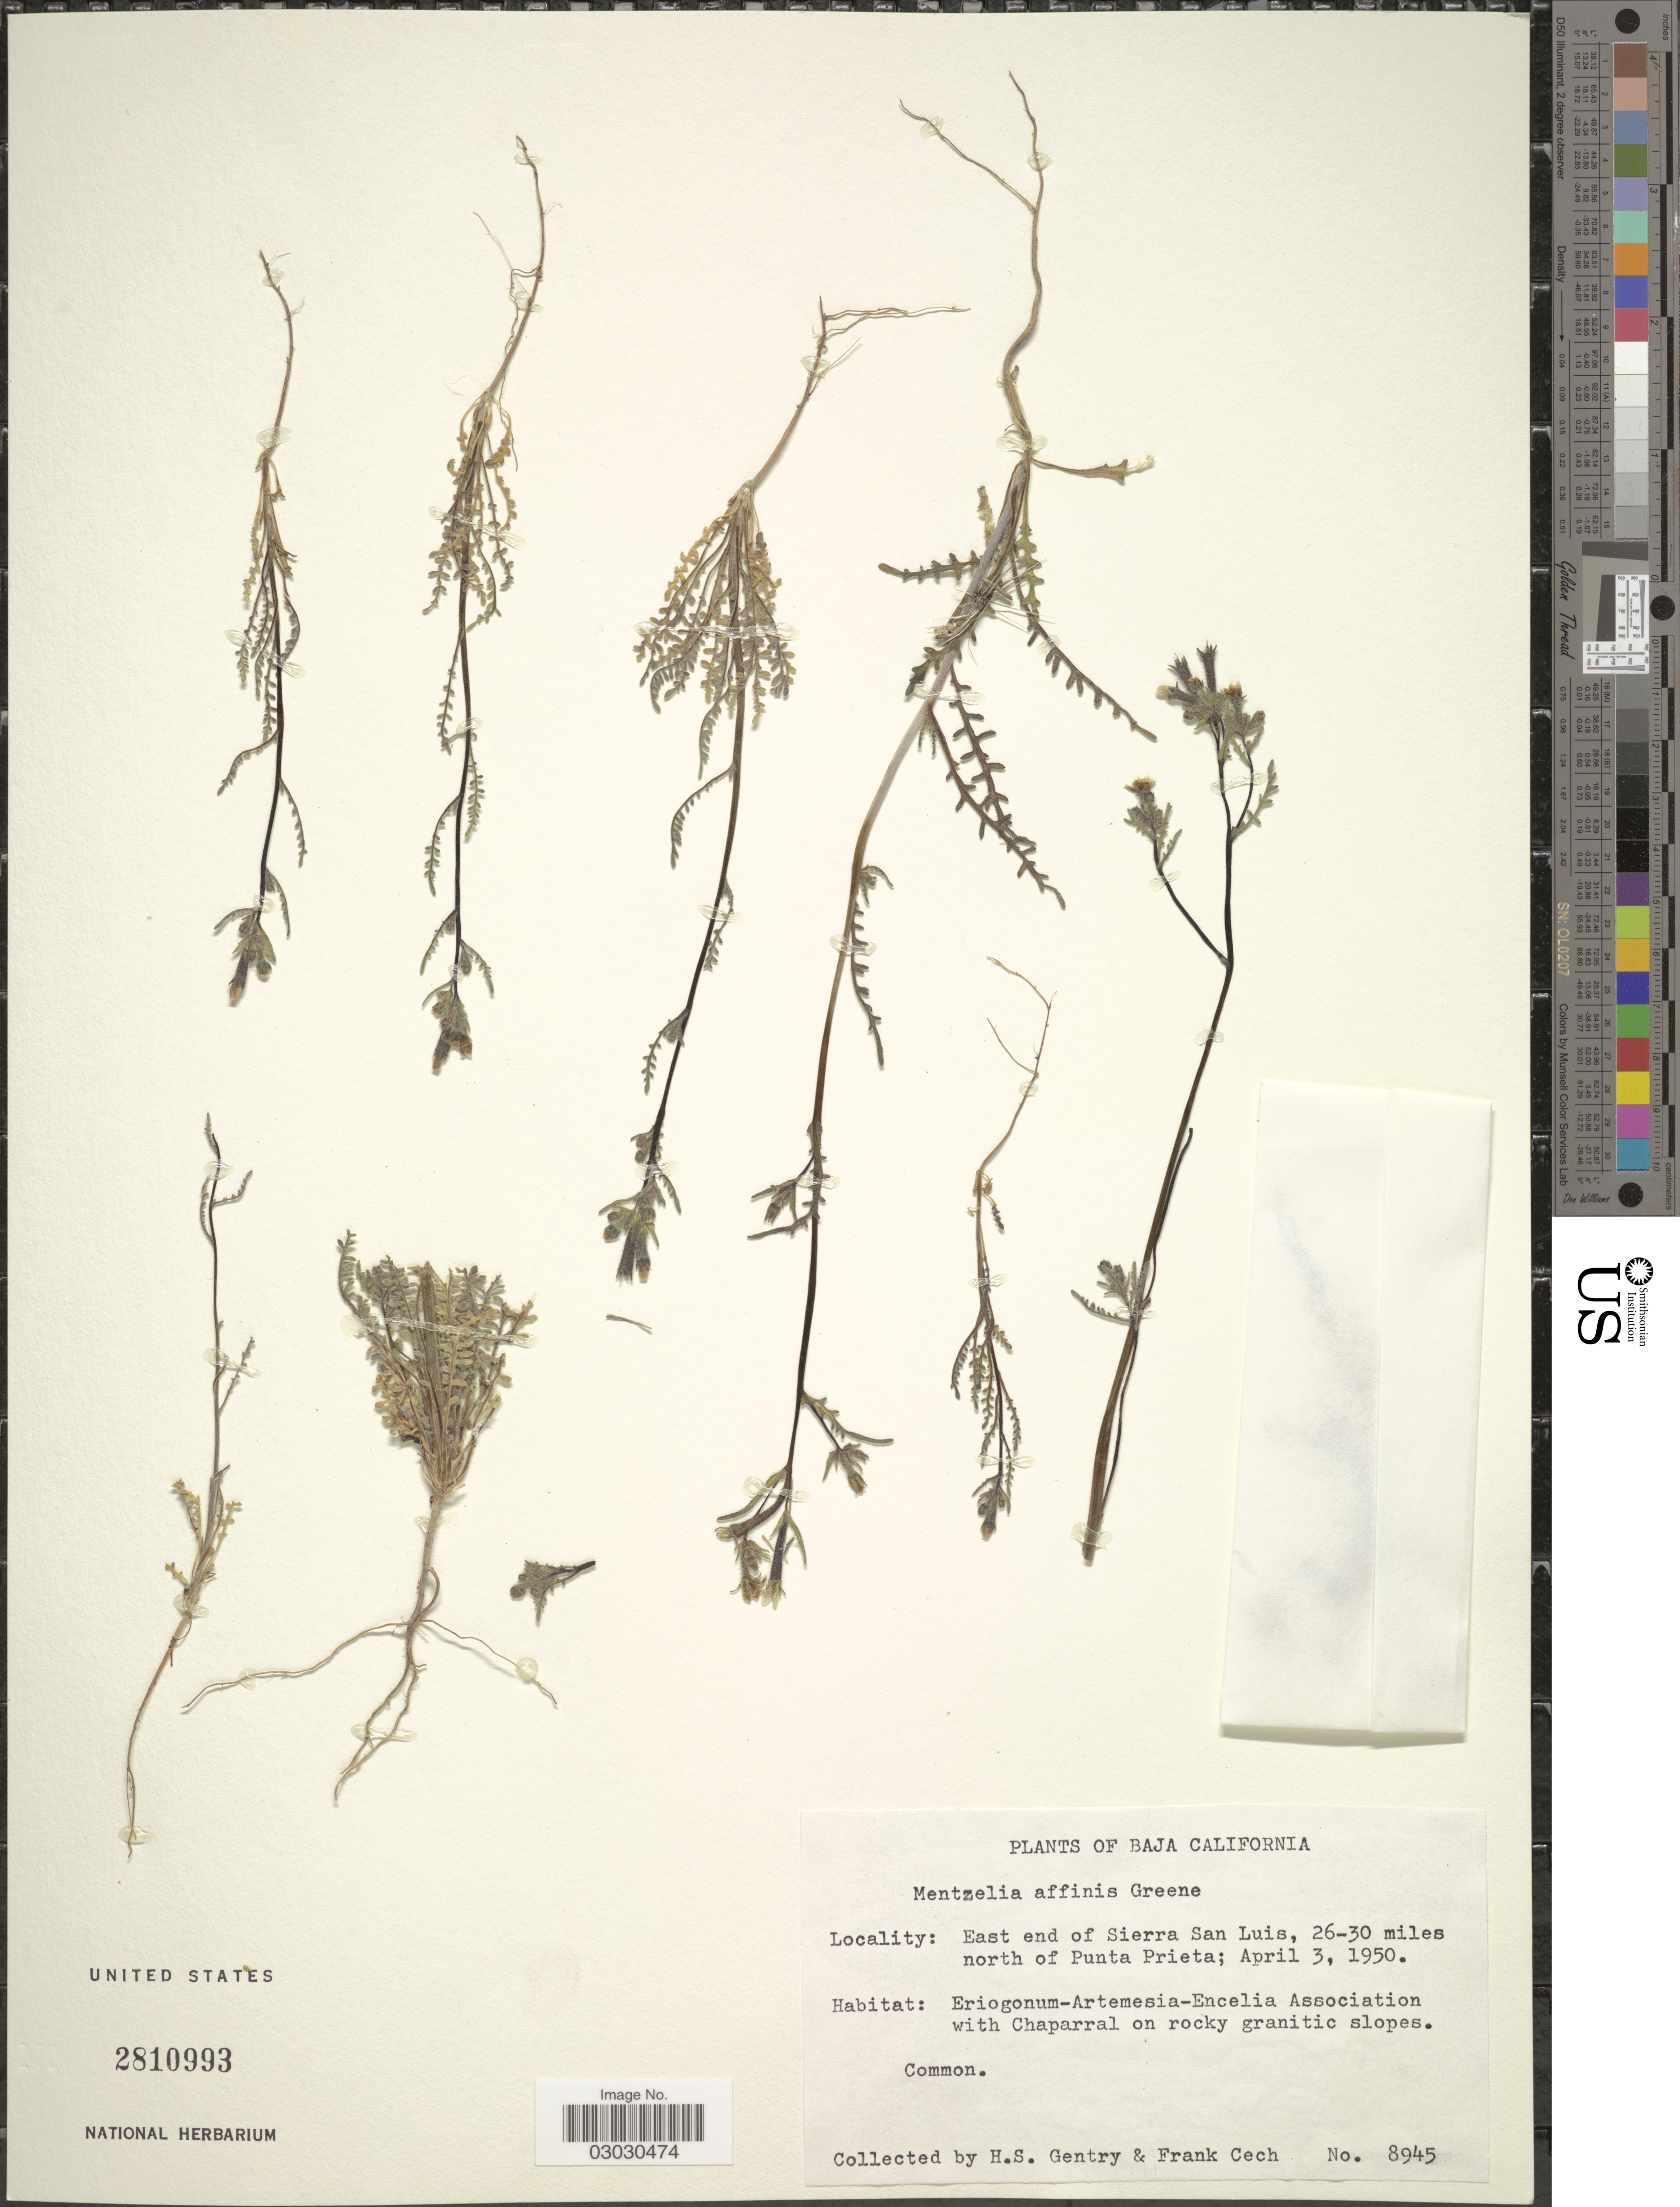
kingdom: Plantae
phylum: Tracheophyta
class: Magnoliopsida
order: Cornales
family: Loasaceae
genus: Mentzelia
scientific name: Mentzelia affinis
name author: Greene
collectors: H. S. Gentry & F. Cech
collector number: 8945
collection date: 1950-04-03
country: Mexico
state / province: Baja California Norte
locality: East end of Sierra San Luis, 26-30 miles north of Punta Prieta.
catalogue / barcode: US 2810993